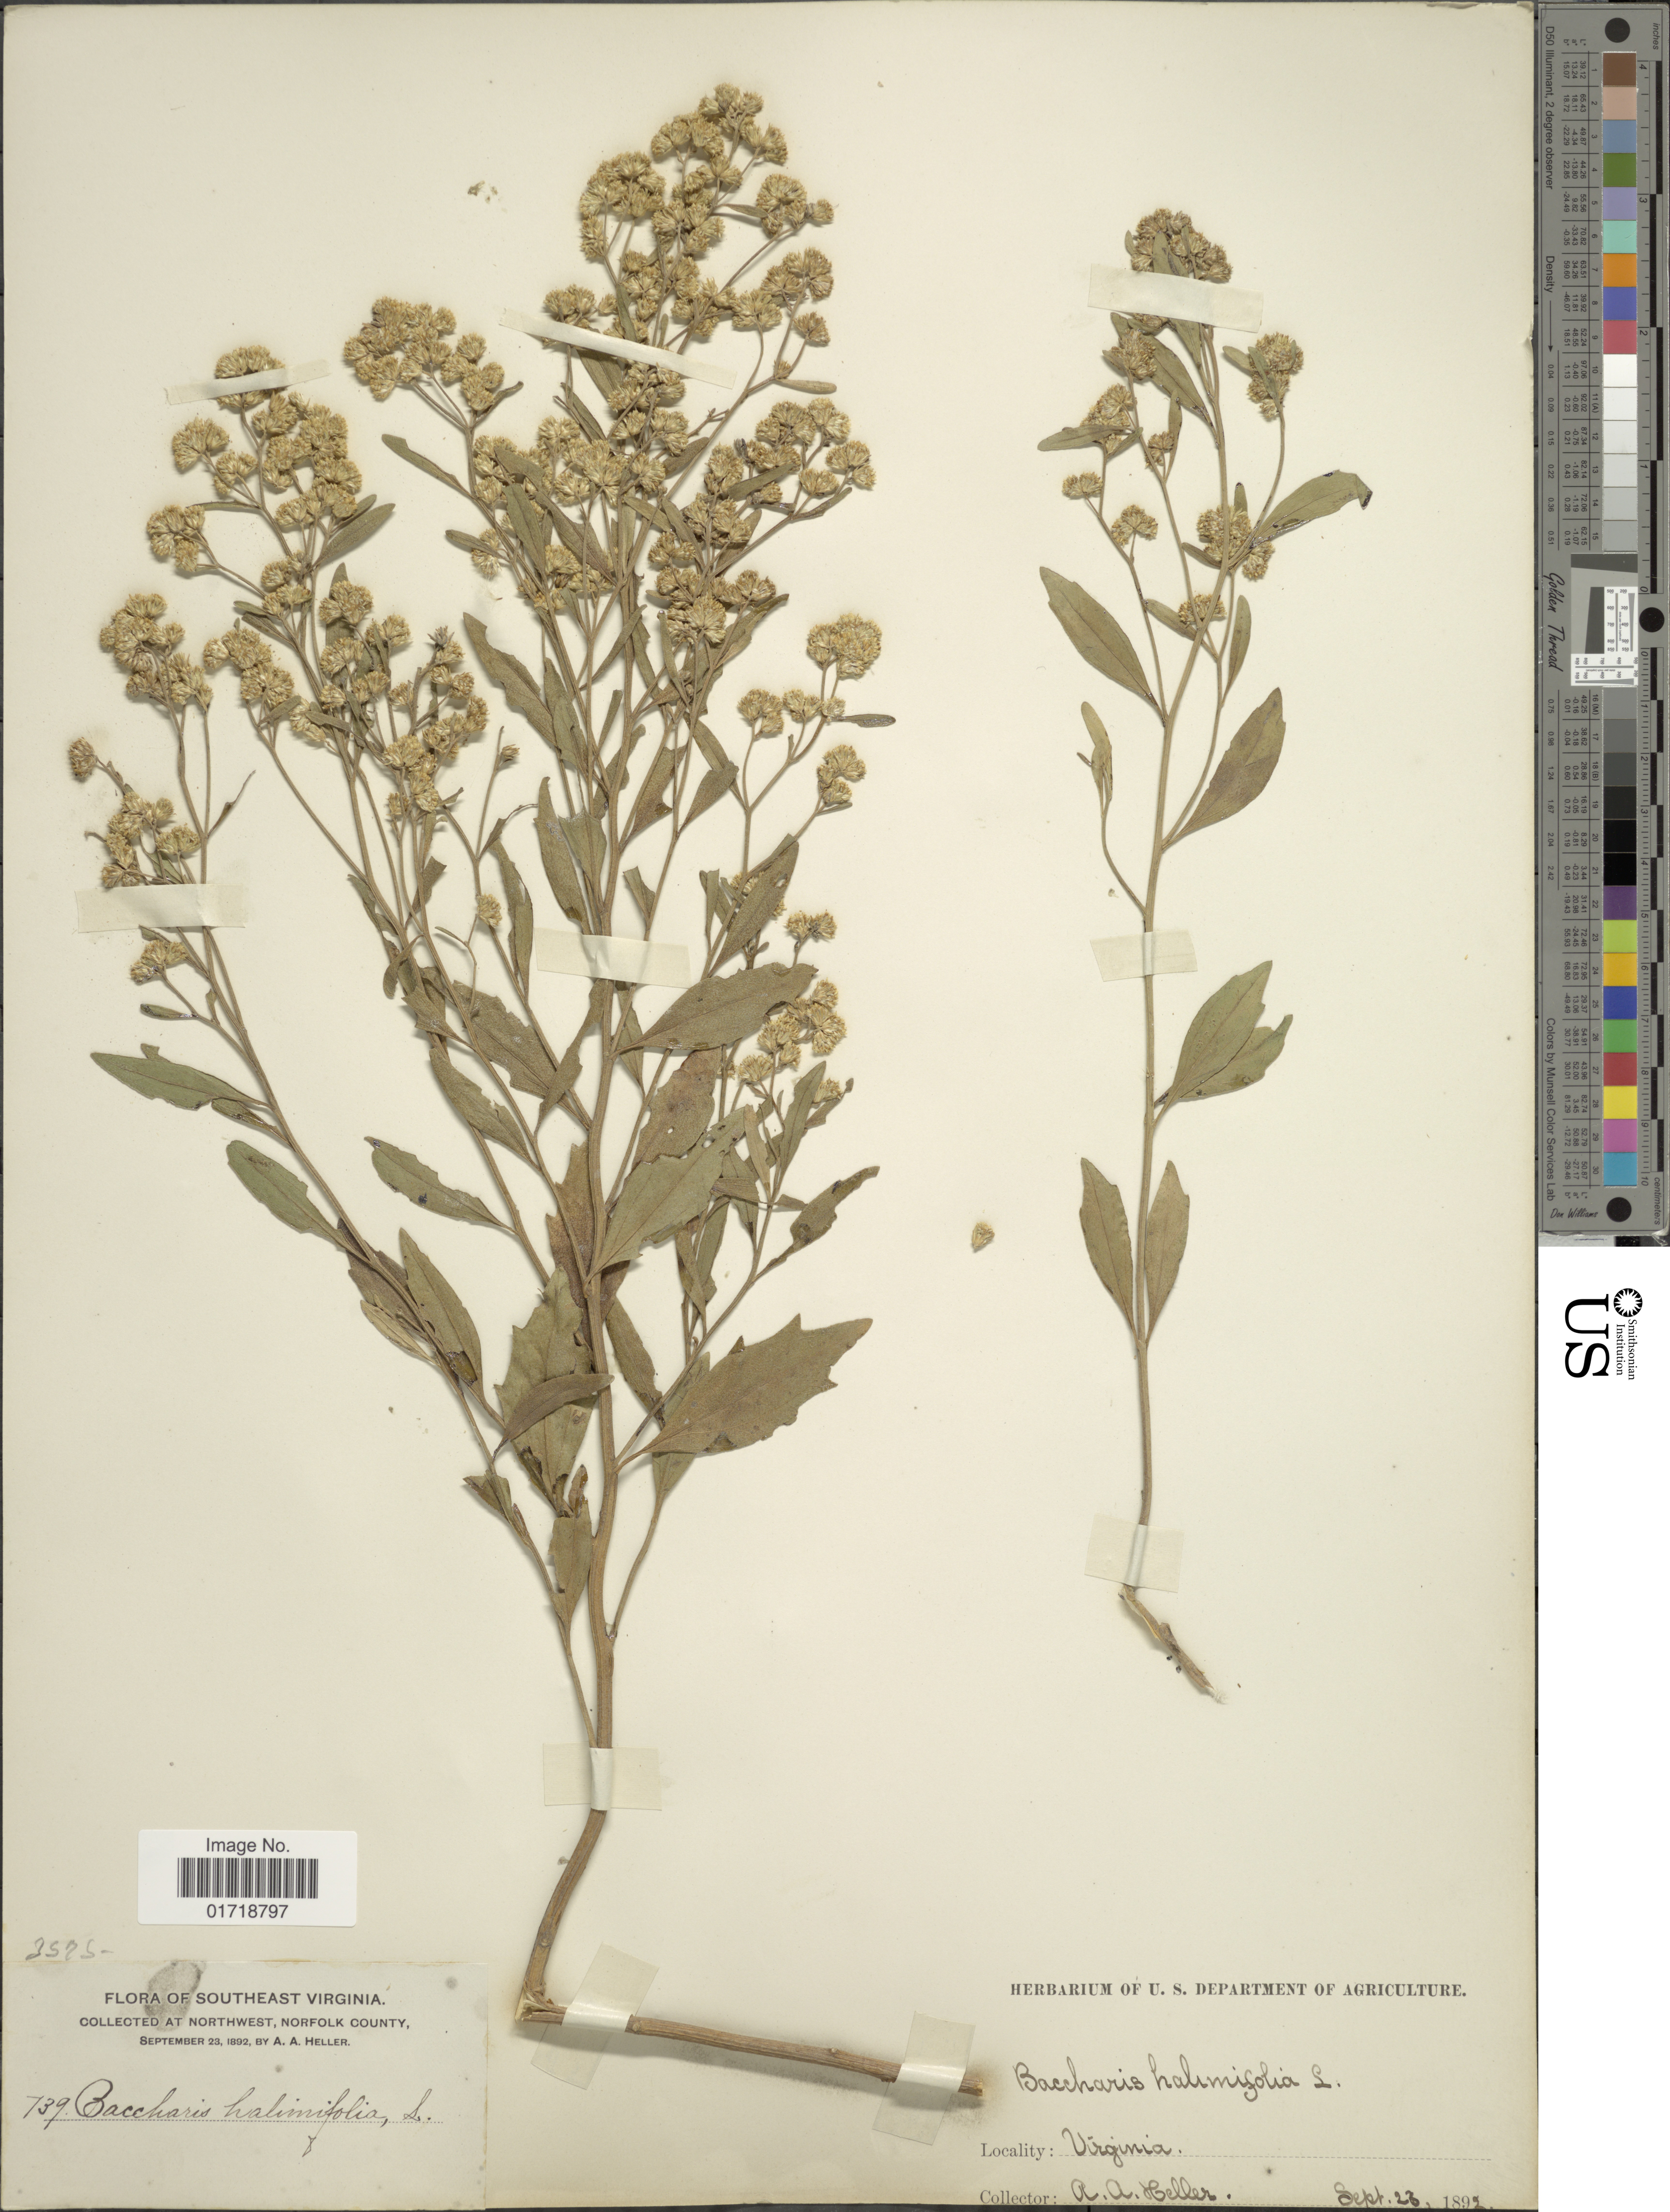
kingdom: Plantae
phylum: Tracheophyta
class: Magnoliopsida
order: Asterales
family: Asteraceae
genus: Baccharis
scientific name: Baccharis halimifolia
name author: L.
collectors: A. A. Heller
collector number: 739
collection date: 1892-09-23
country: United States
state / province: Virginia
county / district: City of Norfolk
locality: Southeast Virginia, Northwest, Norfolk county.